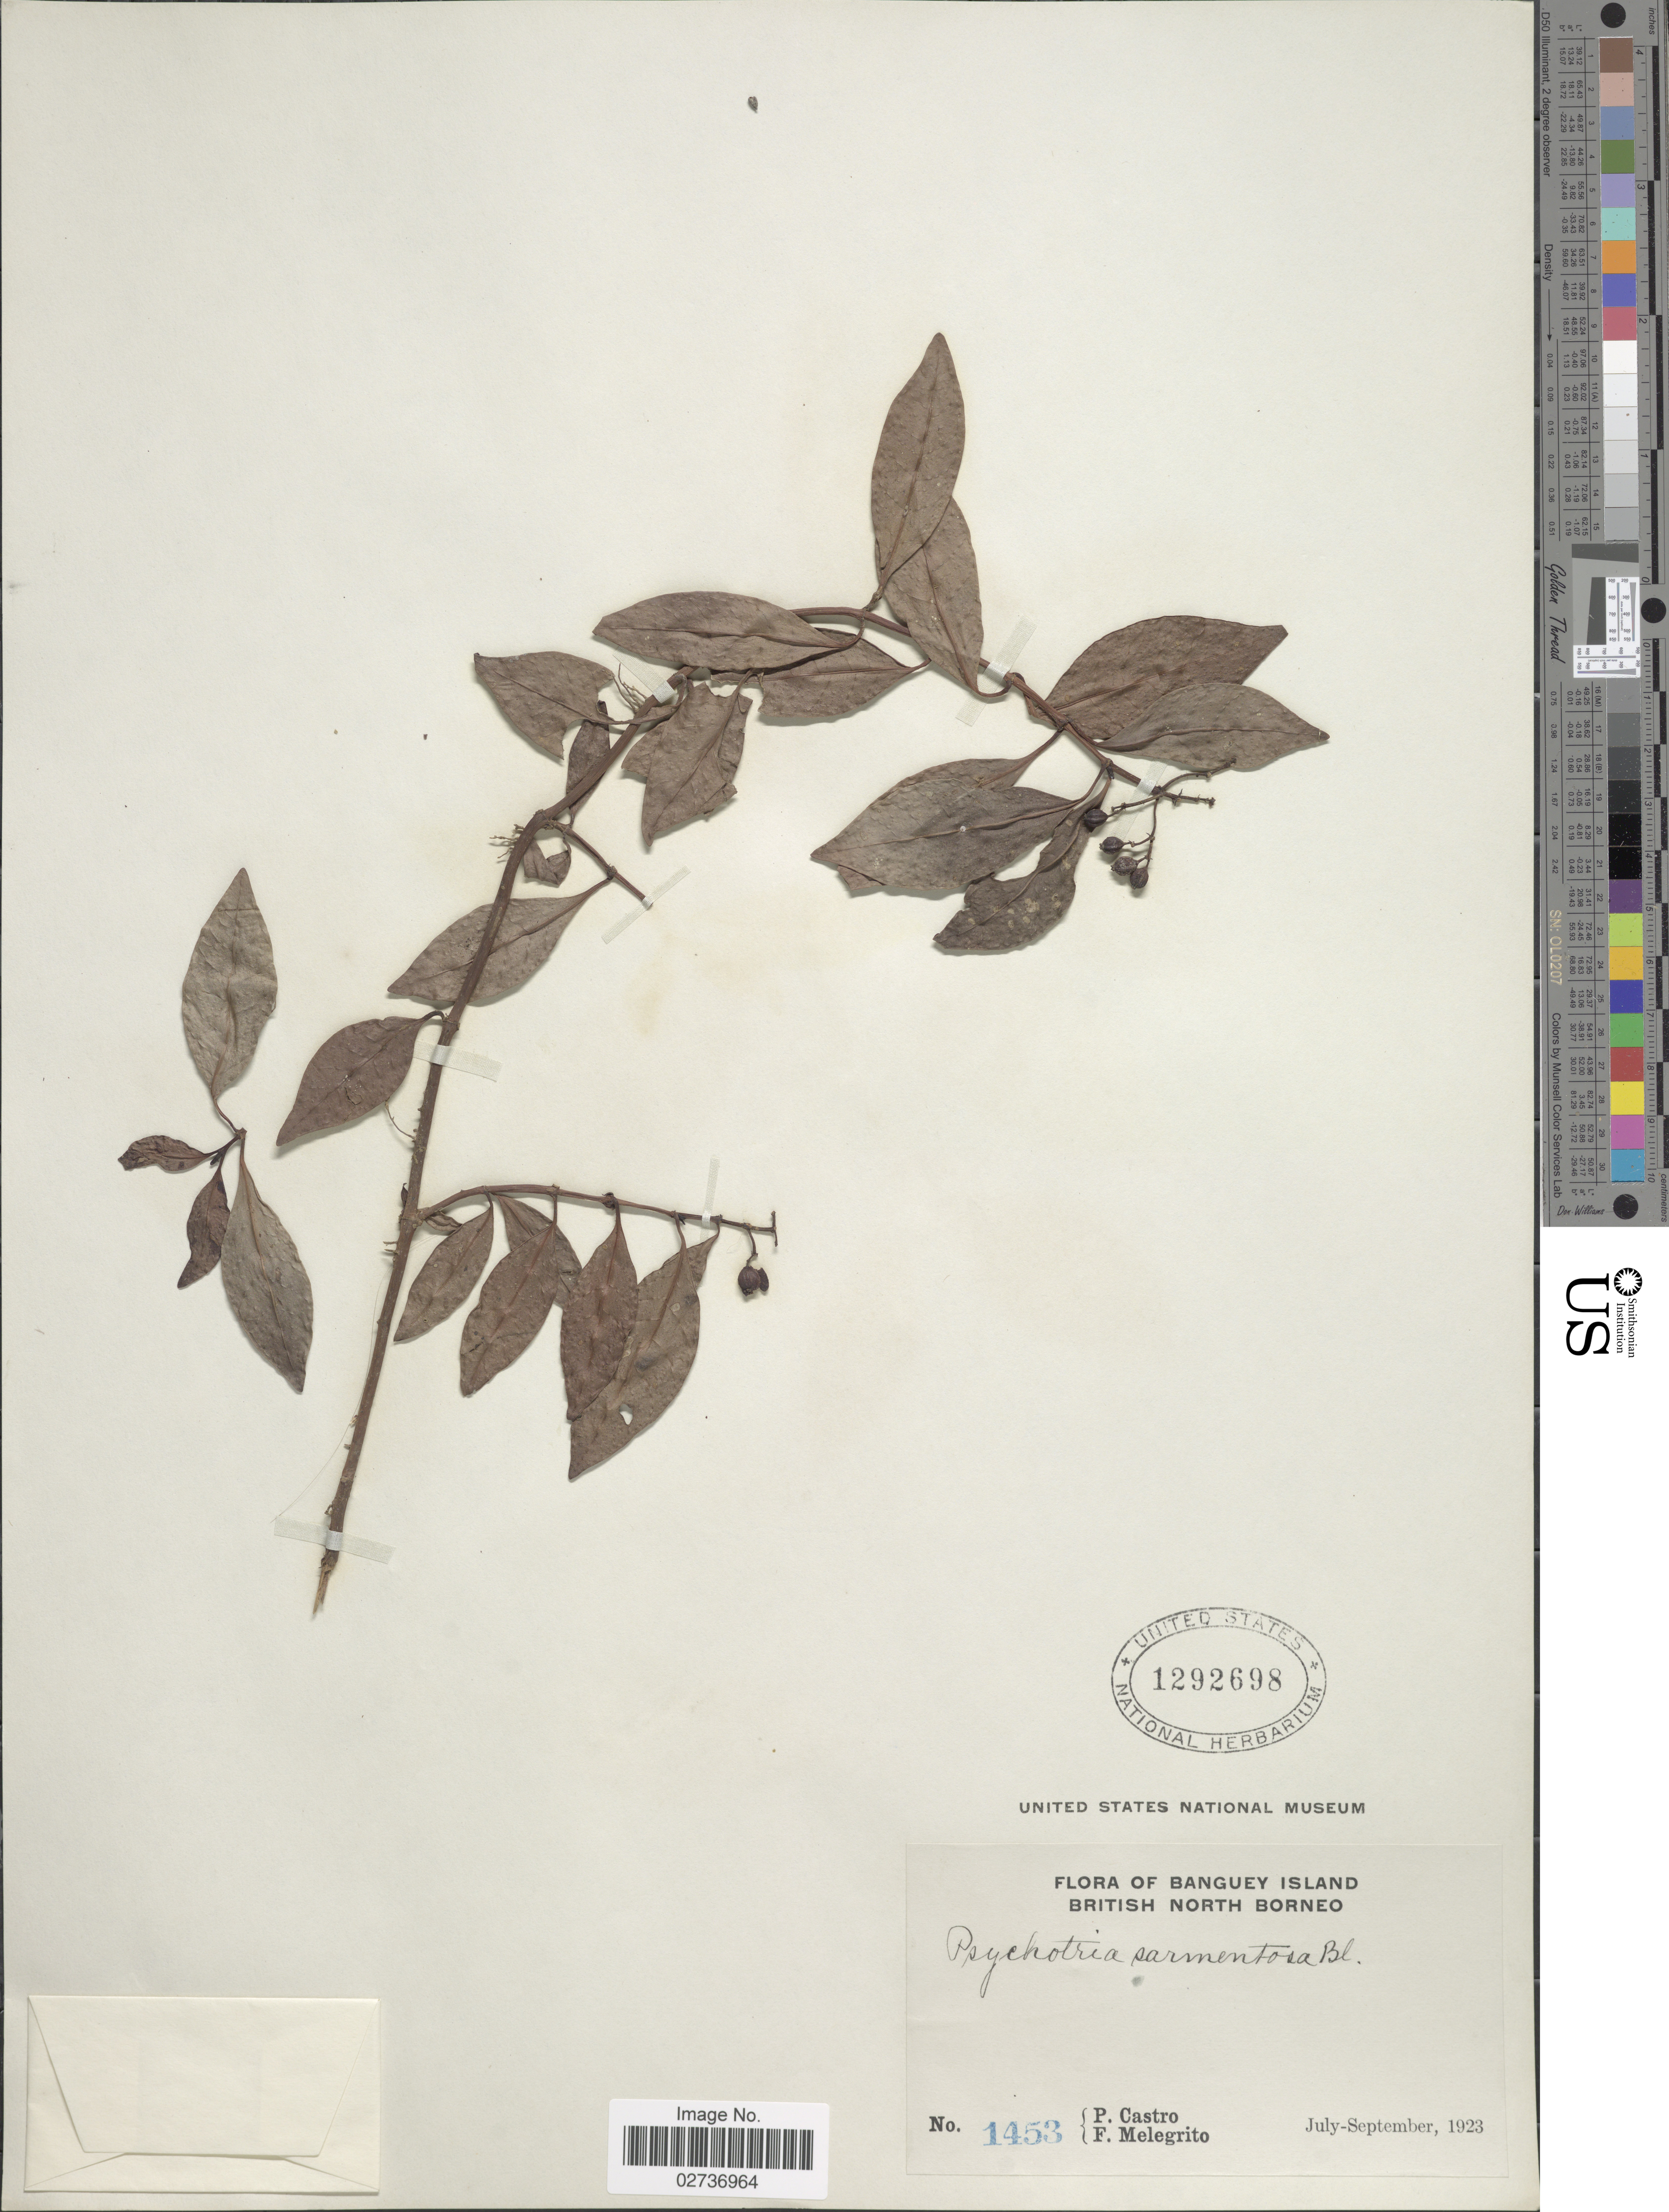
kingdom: Plantae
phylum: Tracheophyta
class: Magnoliopsida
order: Gentianales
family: Rubiaceae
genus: Psychotria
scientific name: Psychotria sarmentosa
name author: Blume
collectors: P. Castro & F. Melegrito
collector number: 1453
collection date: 1923-07/1923-09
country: Malaysia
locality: Banguey Island. British North Borneo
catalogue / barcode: US 1292698